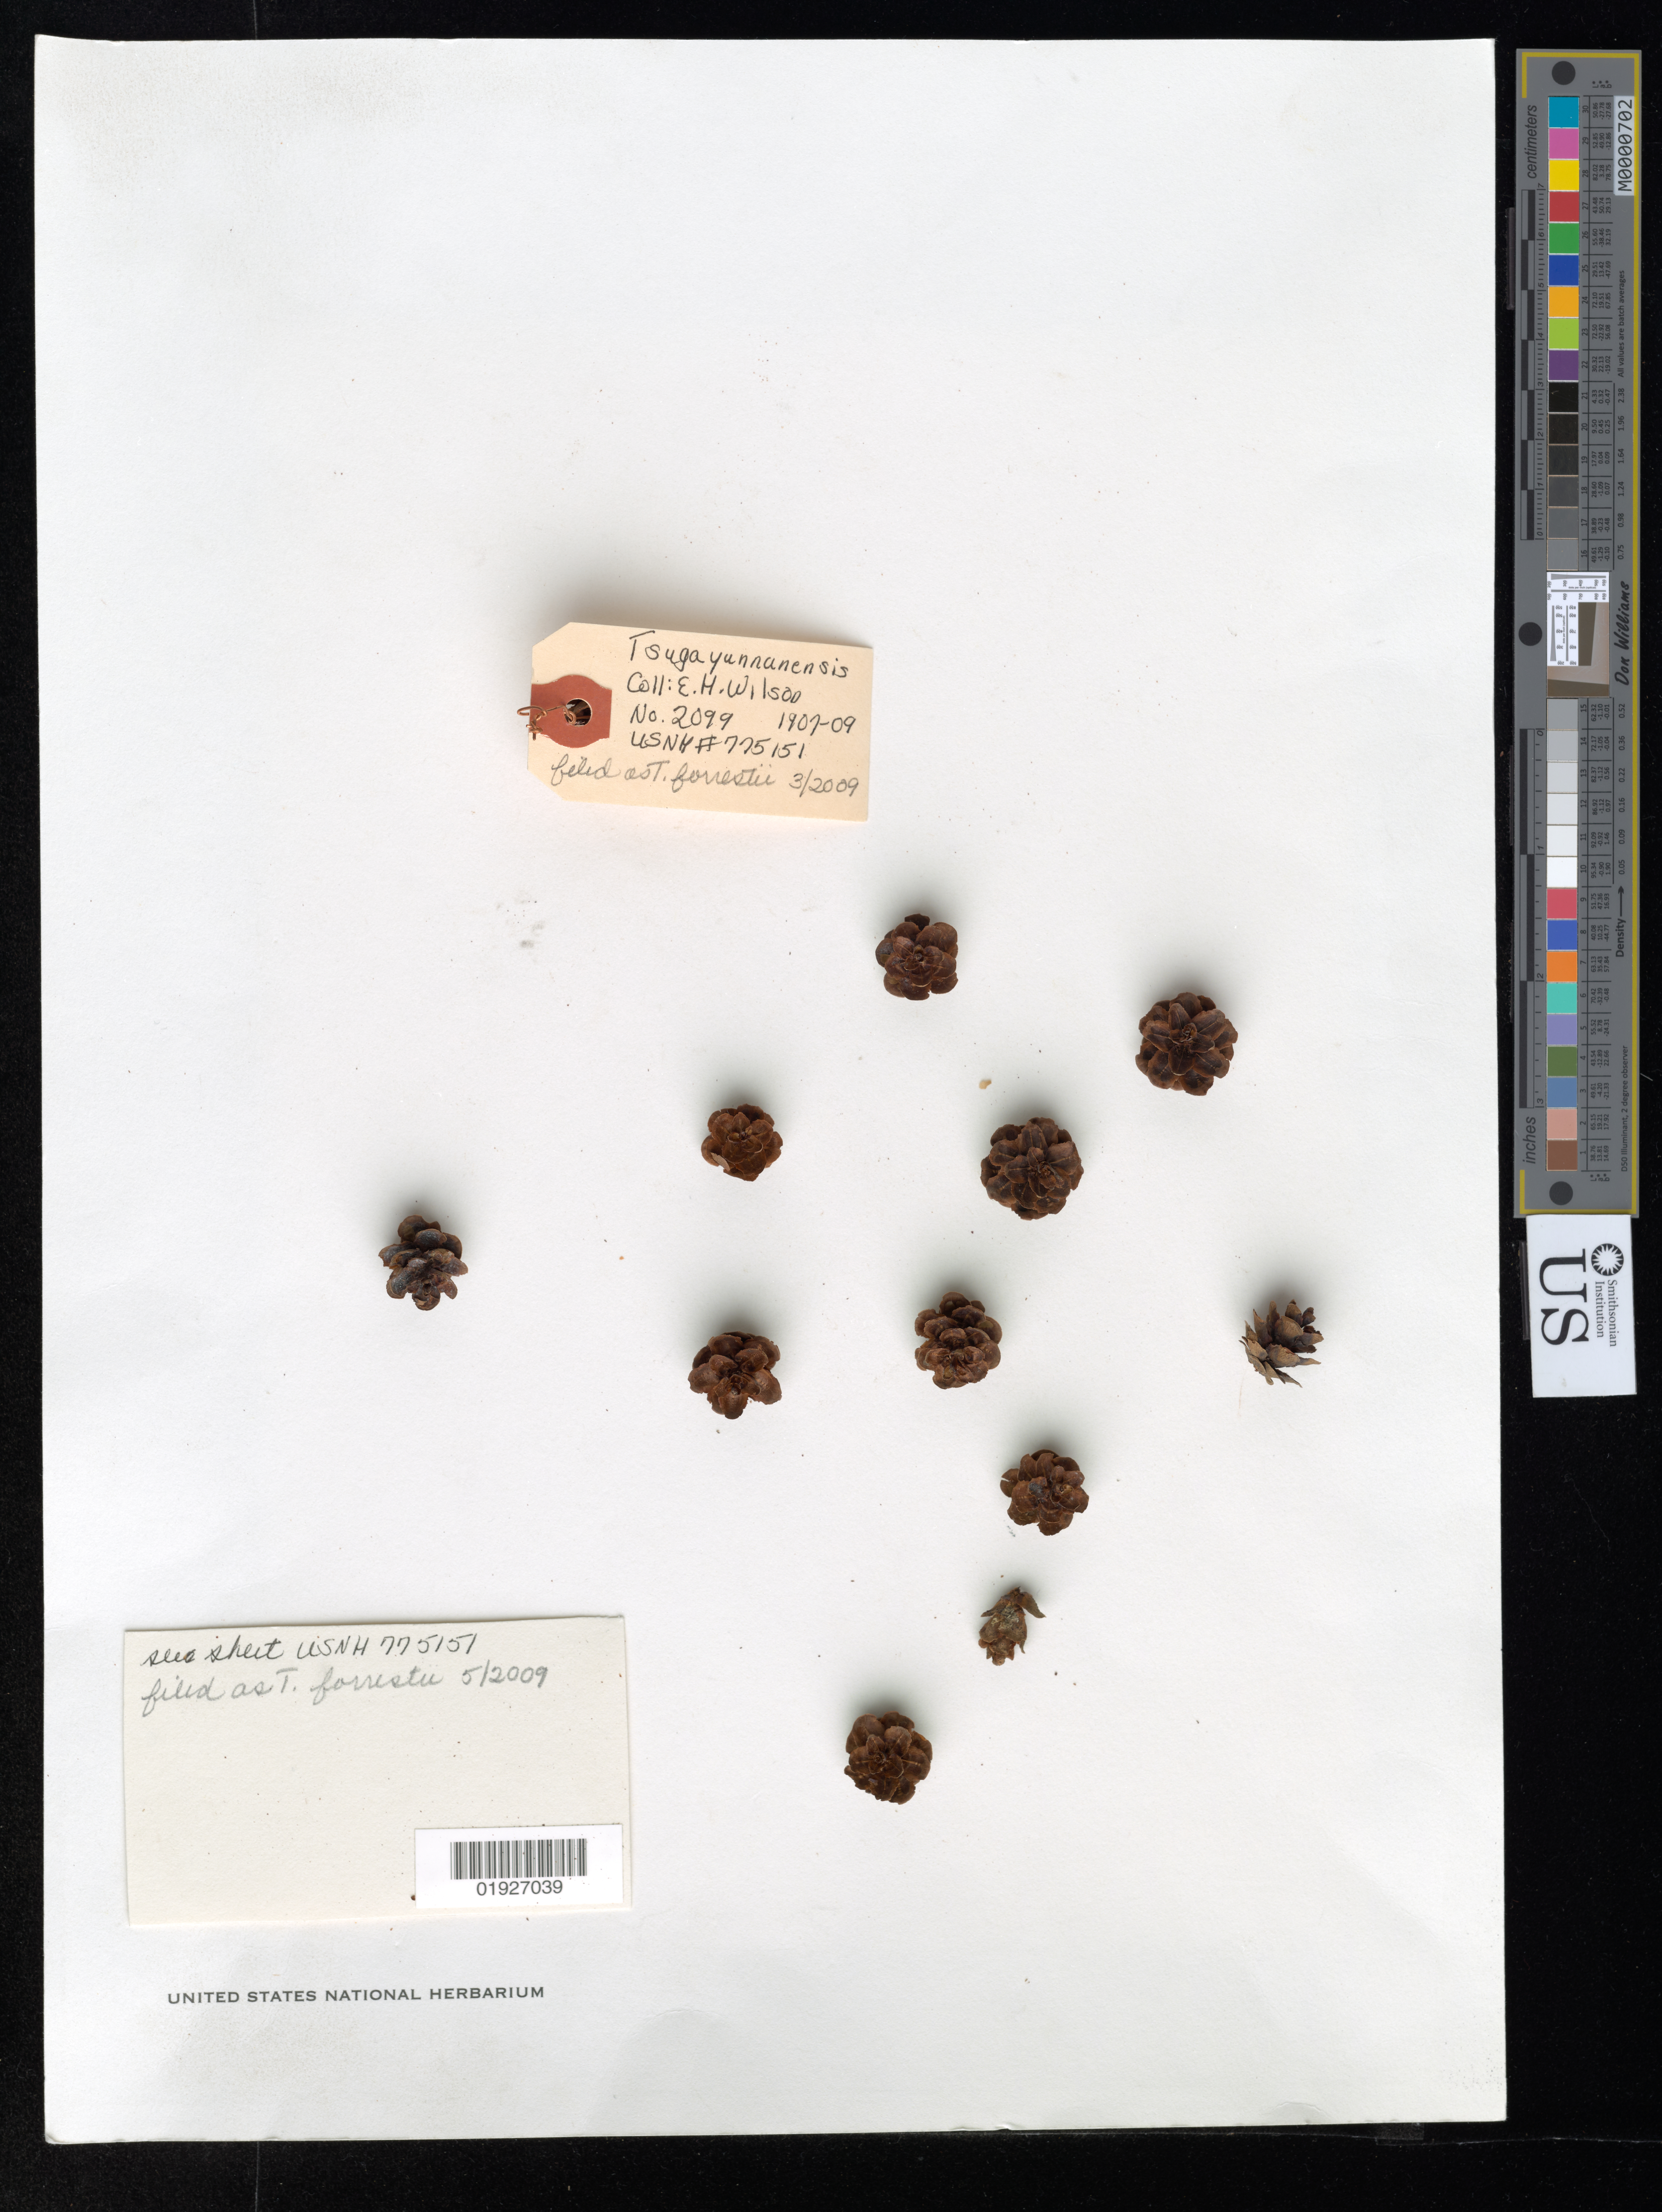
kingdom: Plantae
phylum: Tracheophyta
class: Pinopsida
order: Pinales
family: Pinaceae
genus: Tsuga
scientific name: Tsuga forrestii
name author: Downie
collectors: E. Wilson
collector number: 2099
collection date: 1908-10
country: China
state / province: Sichuan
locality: Western Szechuan.